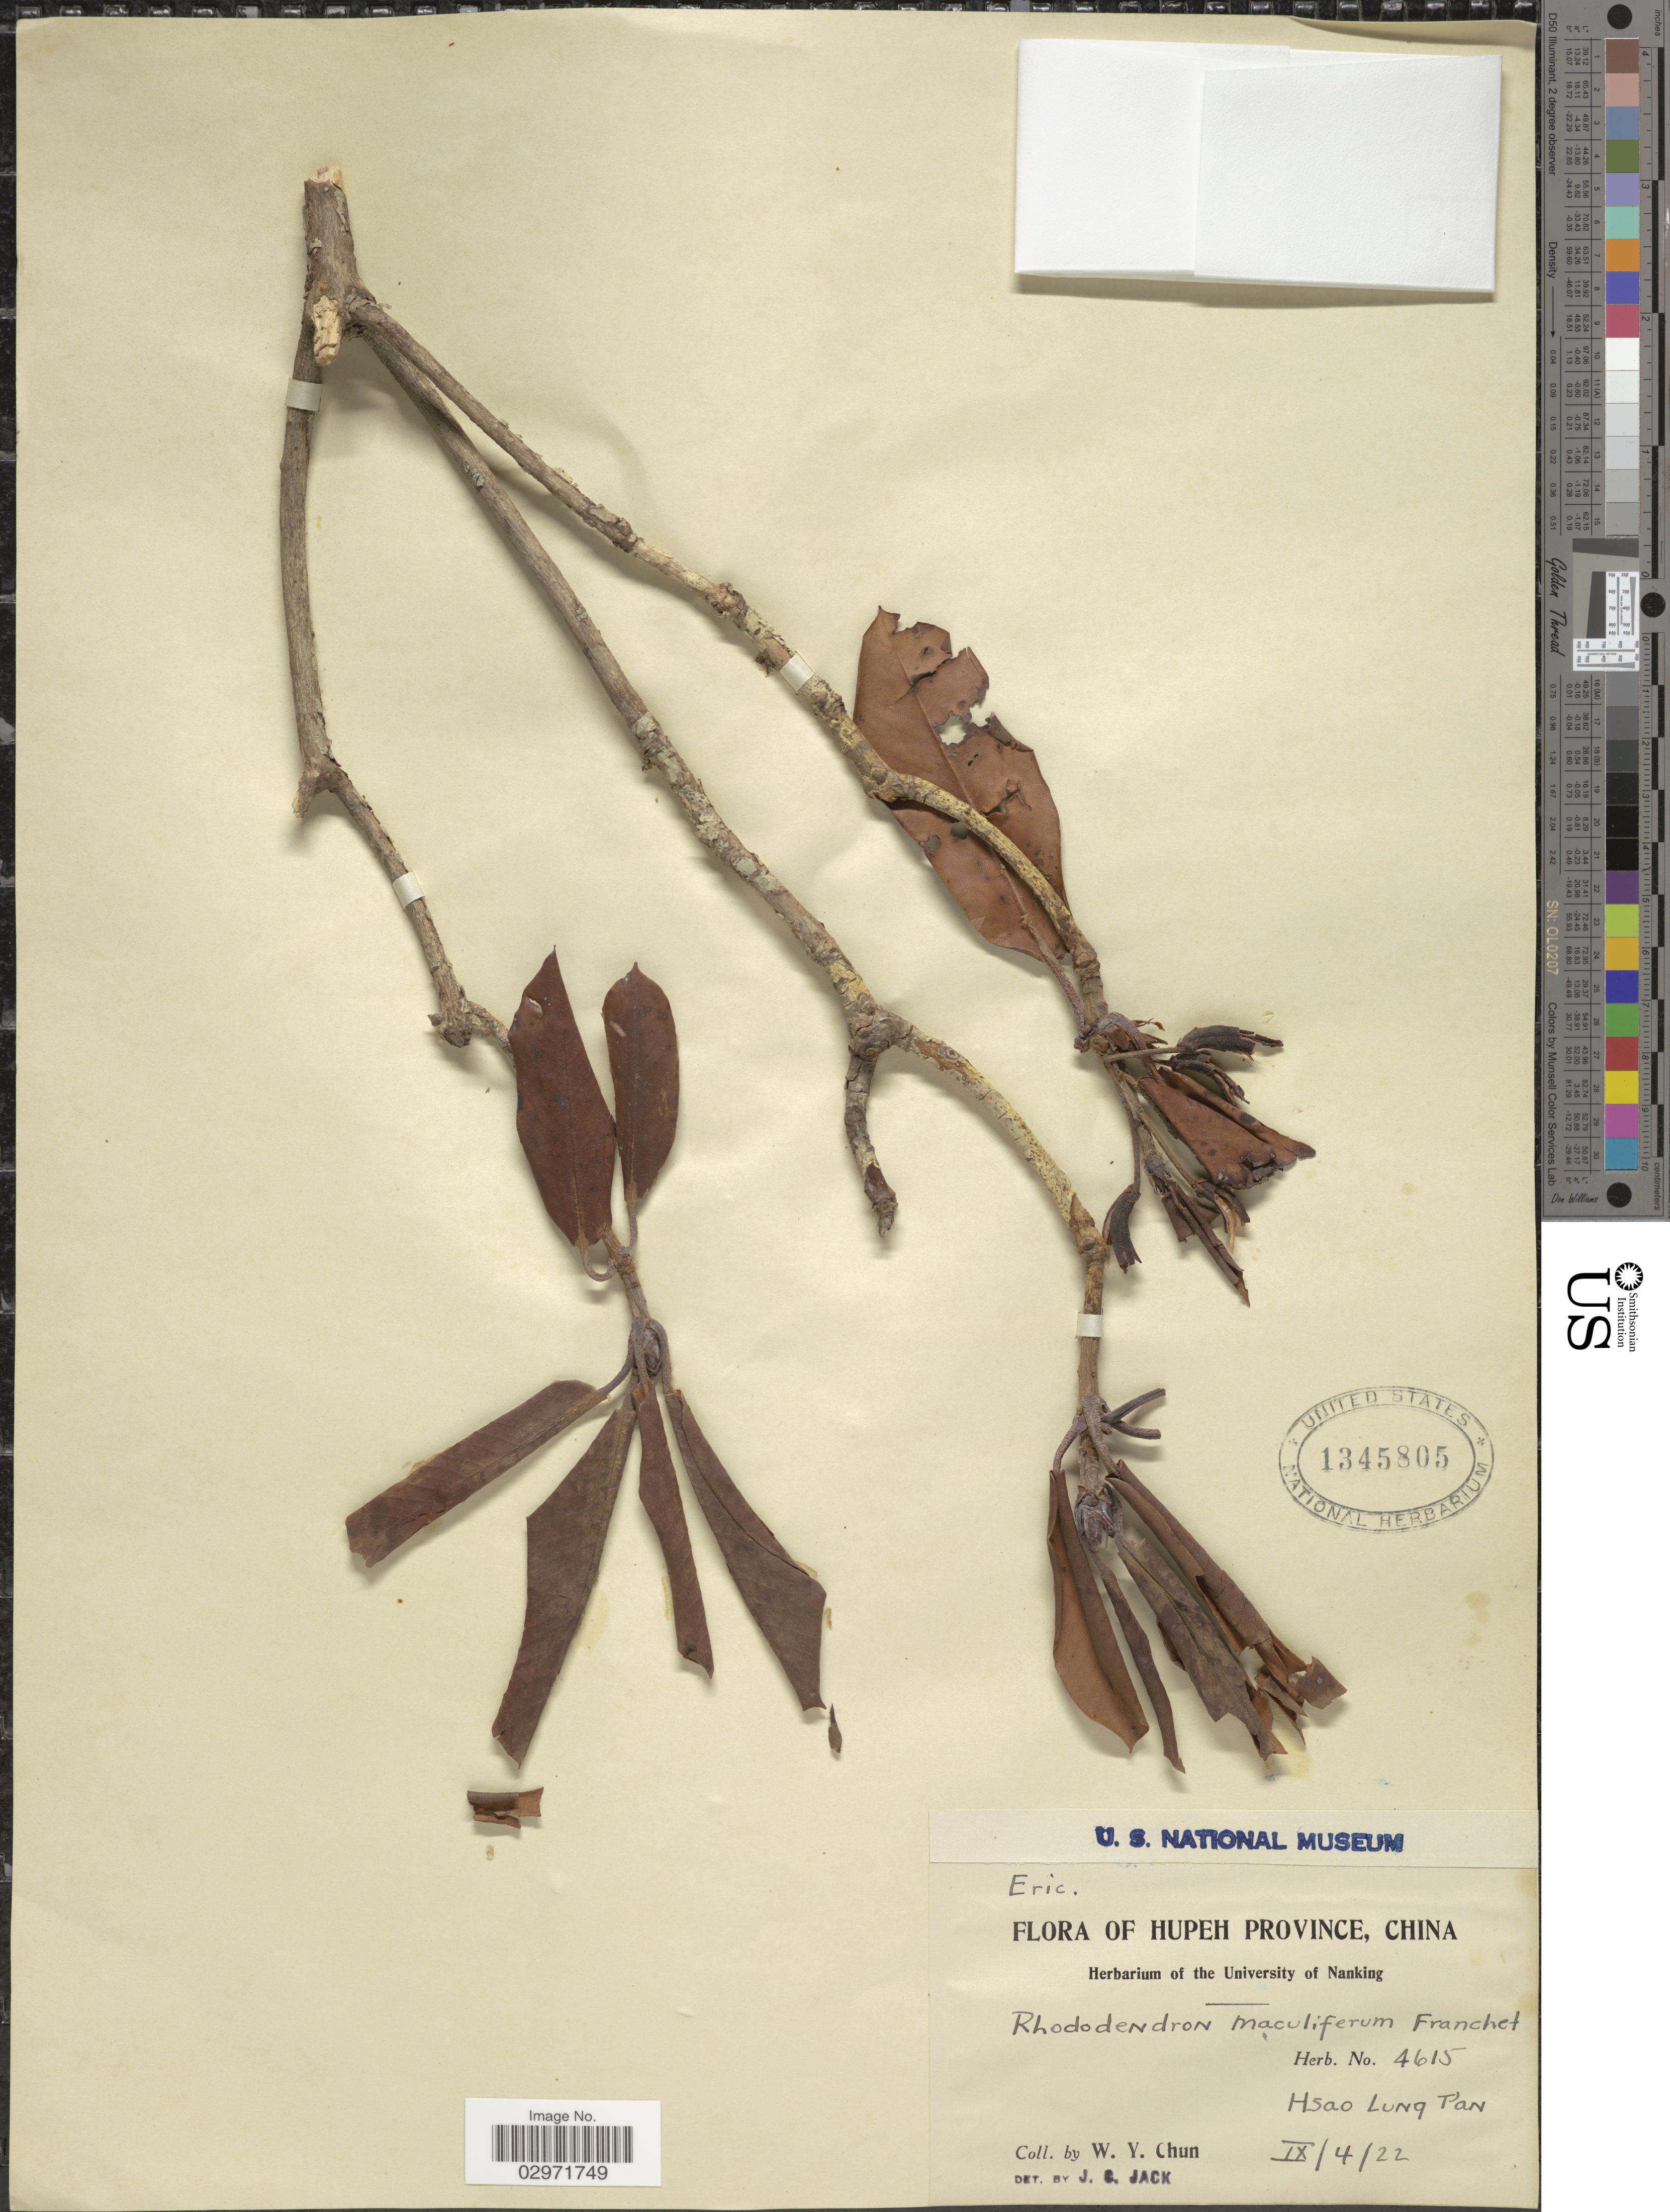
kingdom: Plantae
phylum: Tracheophyta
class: Magnoliopsida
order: Ericales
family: Ericaceae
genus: Rhododendron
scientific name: Rhododendron maculiferum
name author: Franch.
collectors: W. Y. Chun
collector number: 4615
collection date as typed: Transcribed d/m/y: 4/9/22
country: China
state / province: Hubei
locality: Hupeh Province. Hsao Lung T'an.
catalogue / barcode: US 1345805